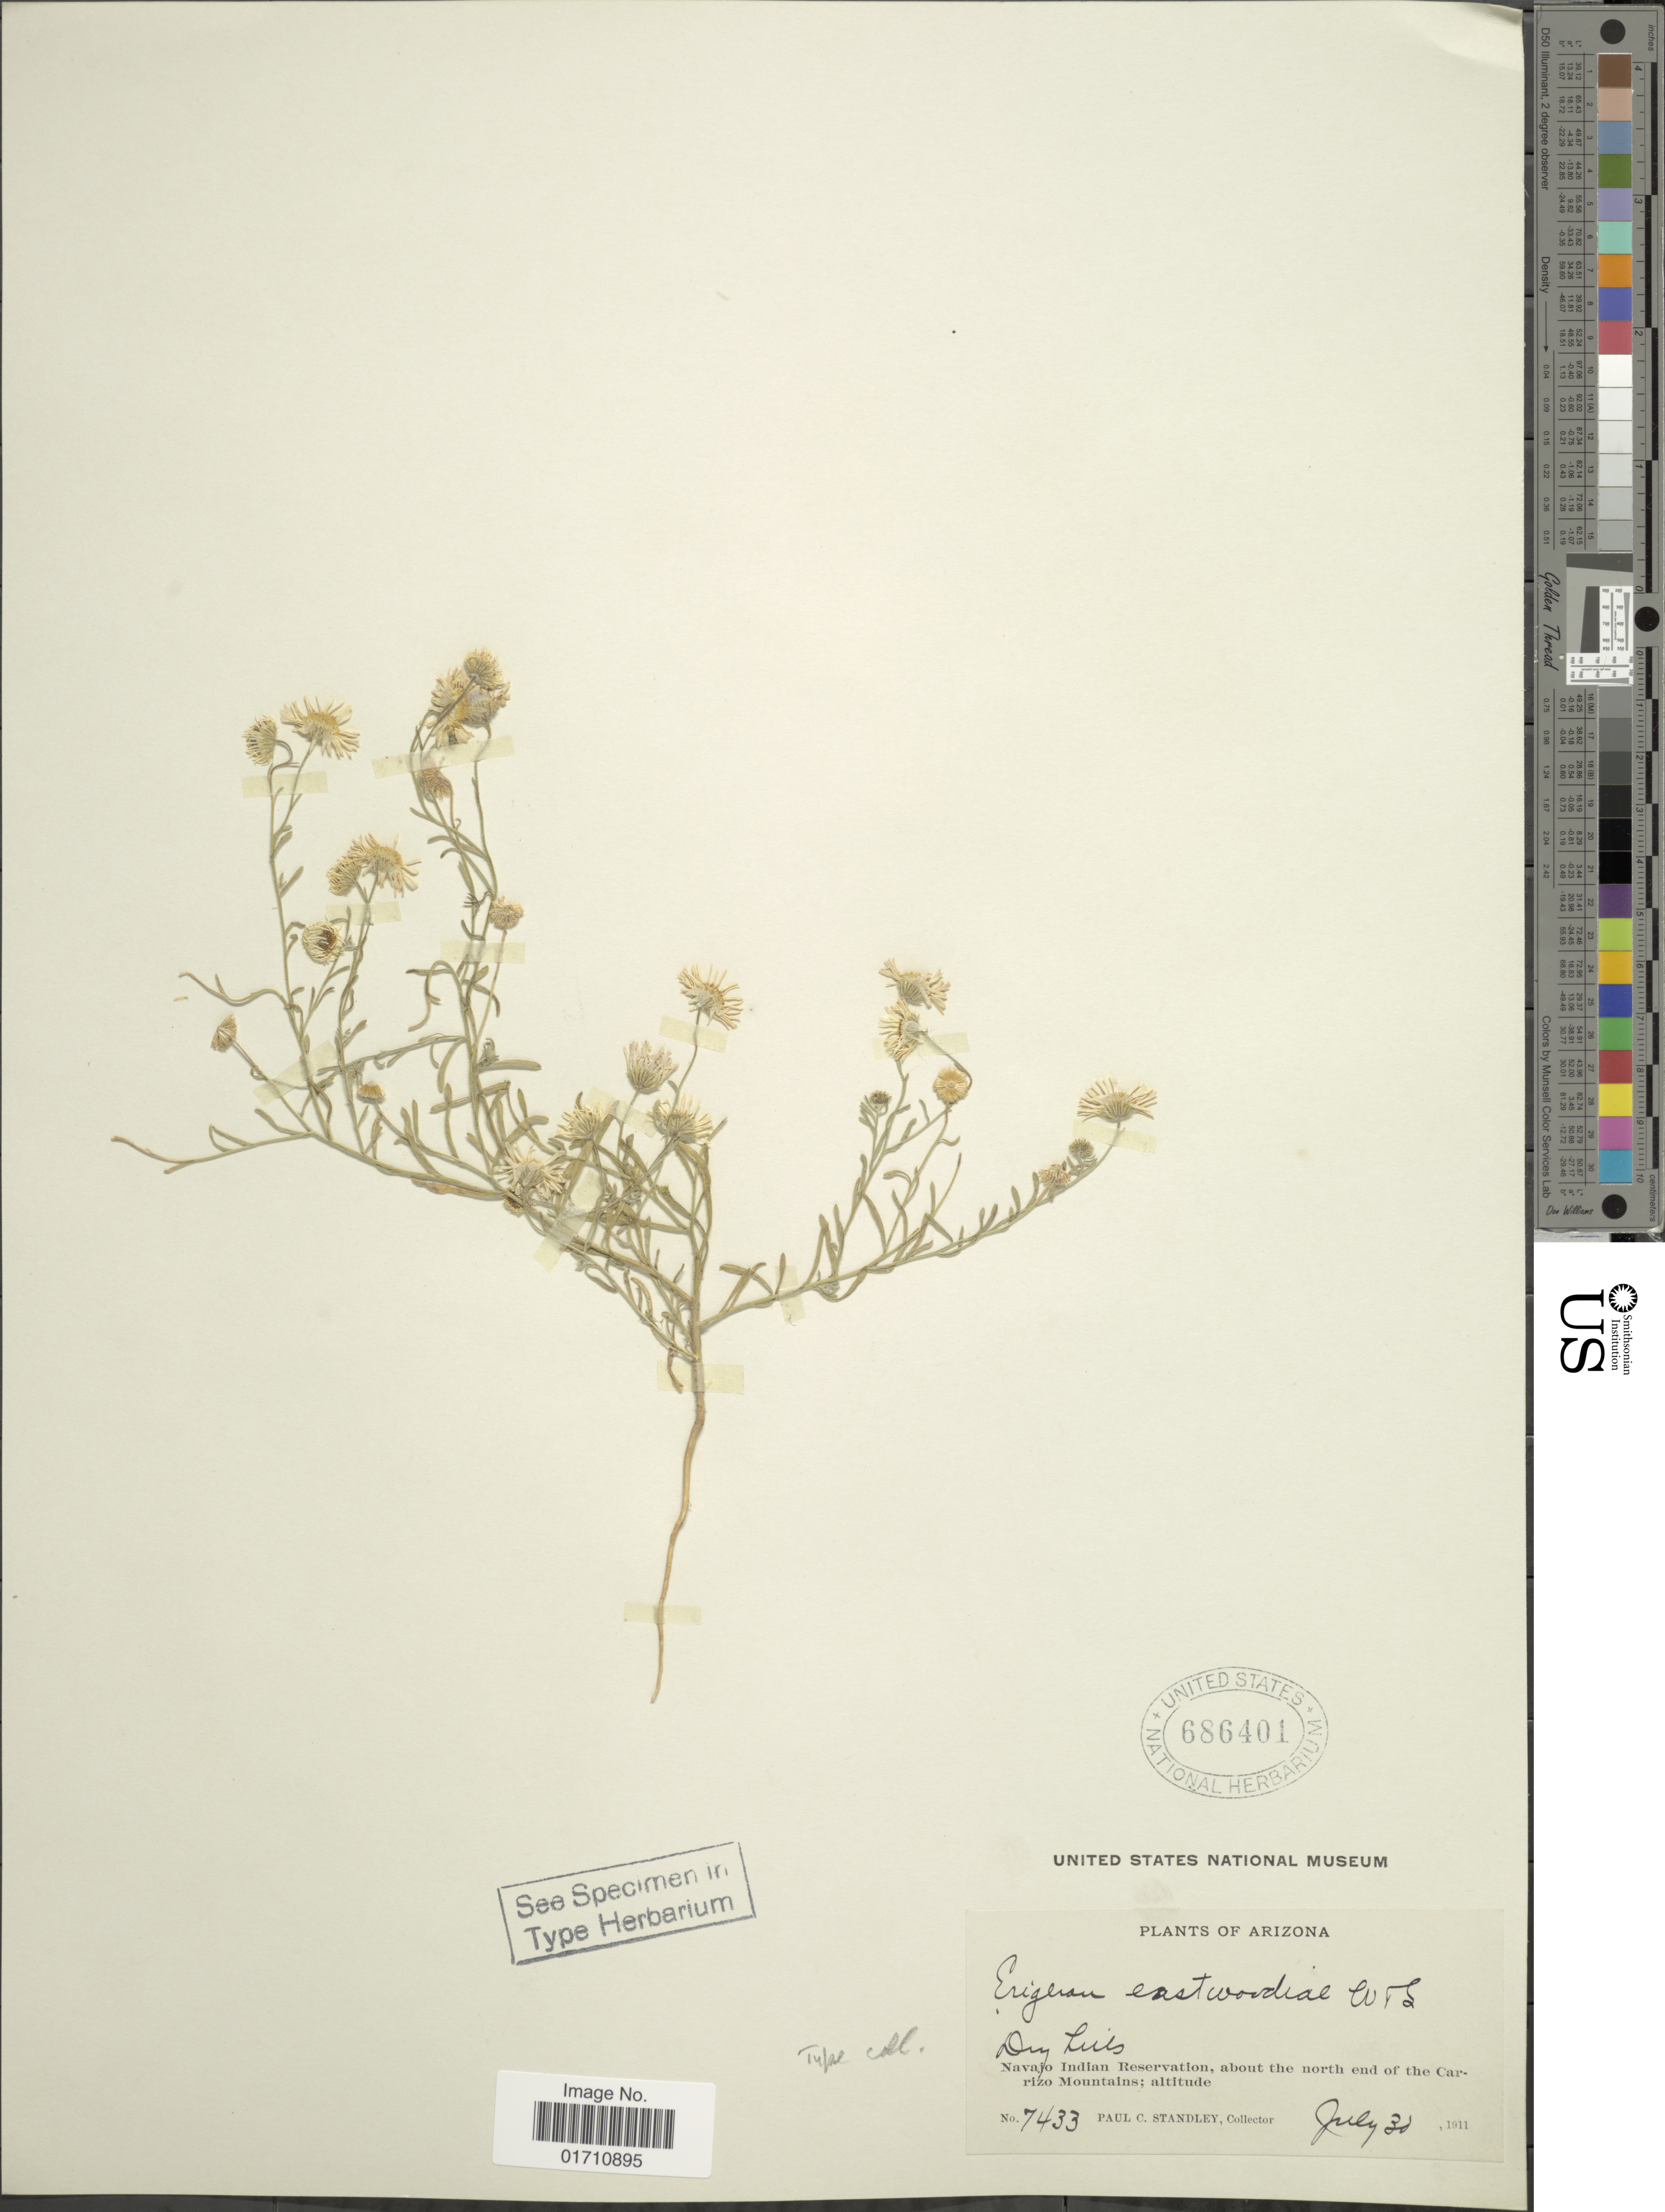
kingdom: Plantae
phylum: Tracheophyta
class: Magnoliopsida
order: Asterales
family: Asteraceae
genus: Erigeron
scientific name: Erigeron bellidiastrum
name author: Nutt.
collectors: P. C. Standley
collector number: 7433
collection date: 1911-07-30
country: United States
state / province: Arizona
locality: Dry hills, Navajo Indian Reservation, about the north end of the Carrizo Mountains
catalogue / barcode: US 686401